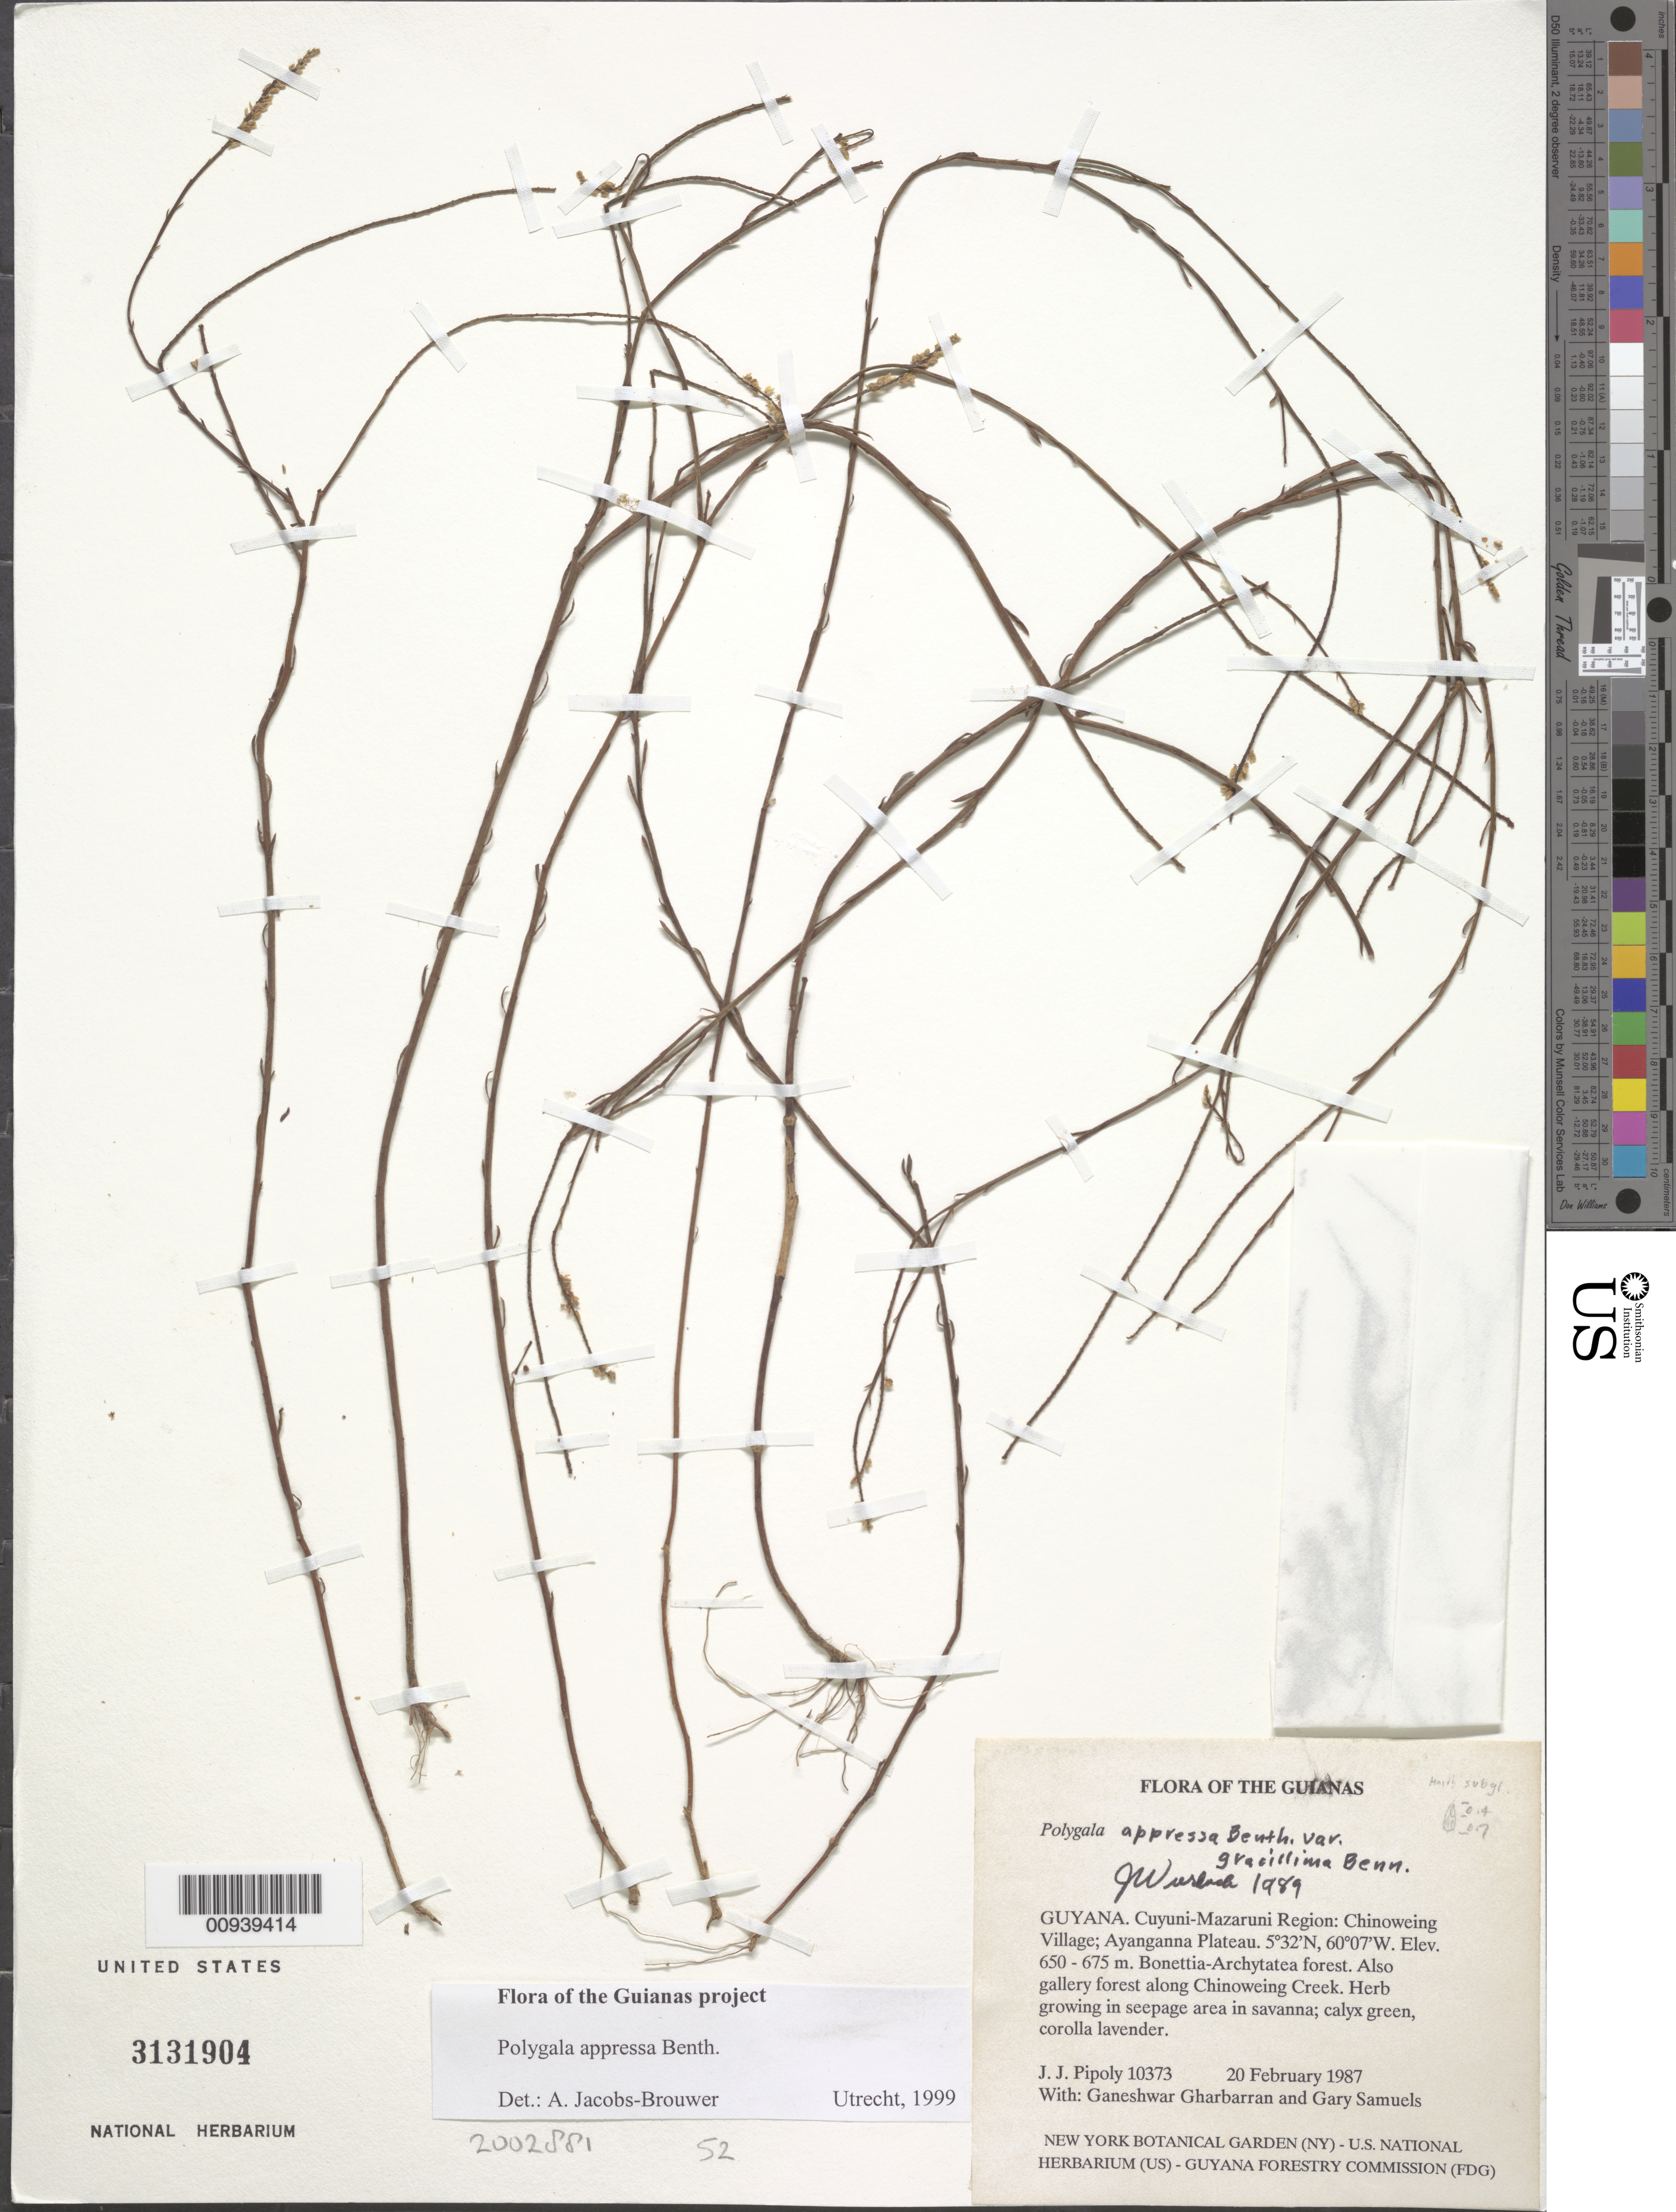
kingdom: Plantae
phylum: Tracheophyta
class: Magnoliopsida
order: Fabales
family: Polygalaceae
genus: Polygala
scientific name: Polygala appressa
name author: Benth.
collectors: J. J. Pipoly, G. Gharbarran & G. Samuels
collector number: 10373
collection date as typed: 20 February 1987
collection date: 1987-02-20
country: Guyana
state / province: Cuyuni-Mazaruni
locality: Chinoweing Village; Ayanganna Plateau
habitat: Bonnetia-Archytaea forest. Also gallery forest along Chinoweing Creek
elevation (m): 650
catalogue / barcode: US 3131904